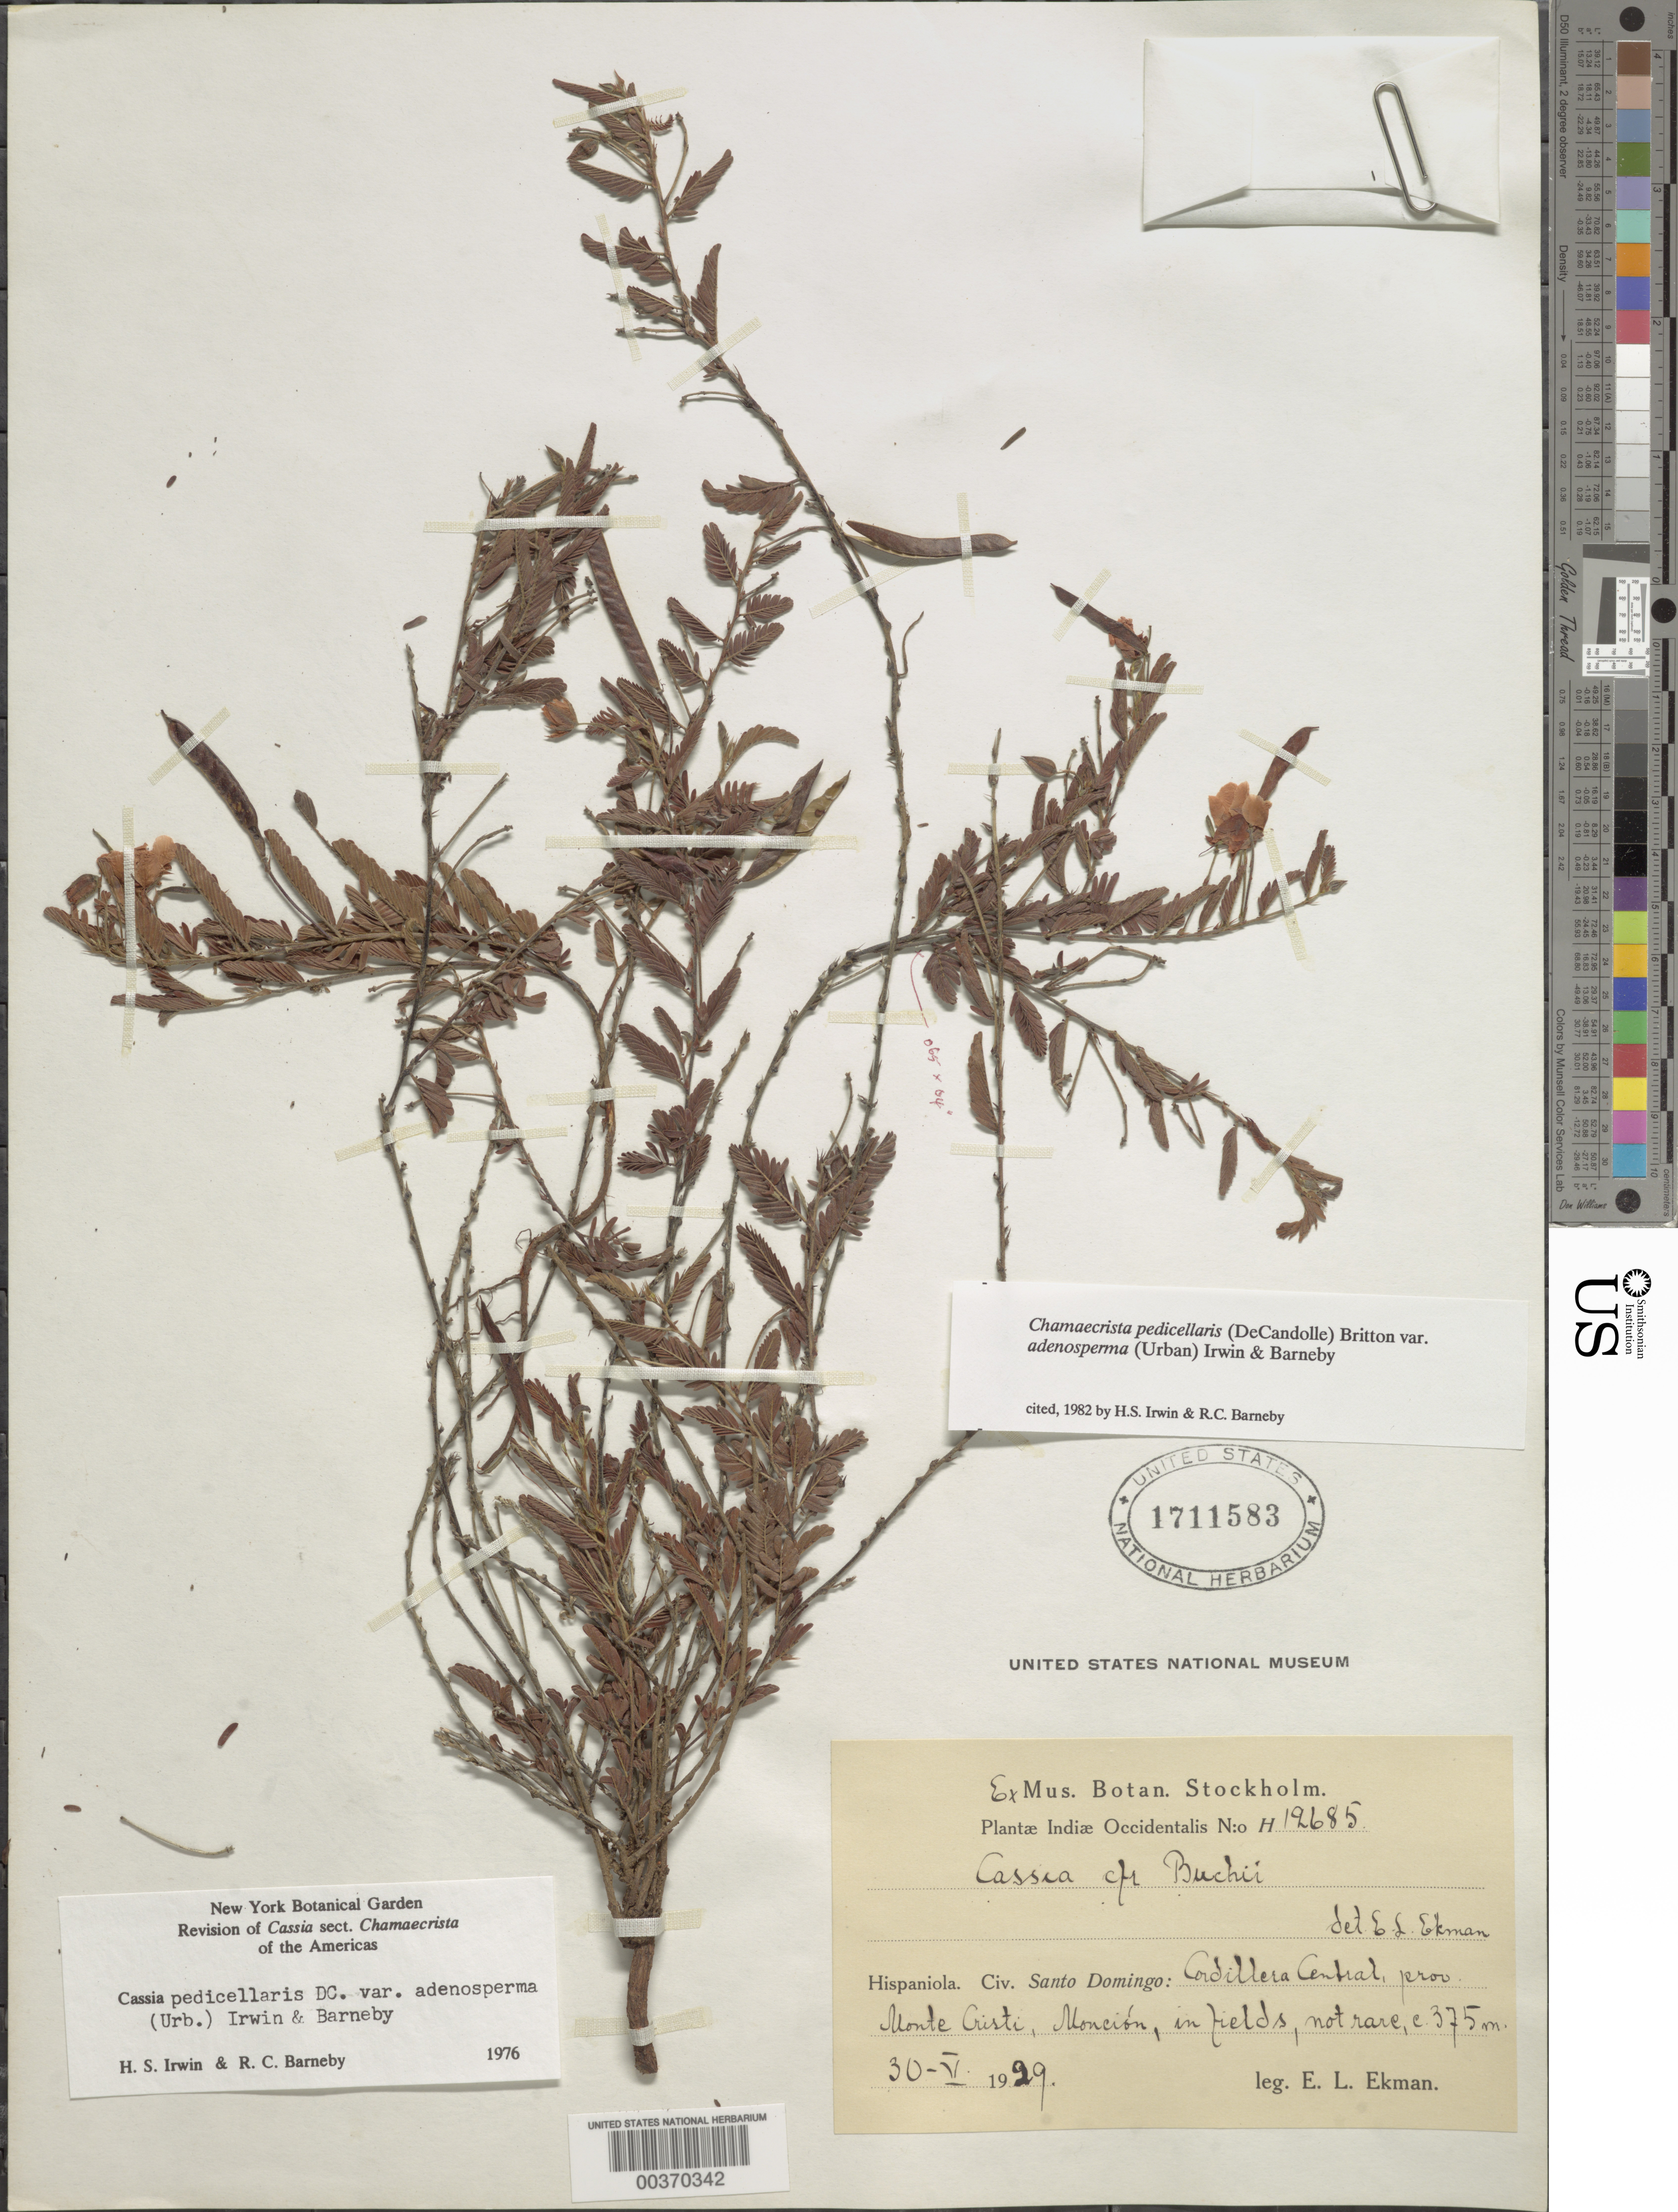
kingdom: Plantae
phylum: Tracheophyta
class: Magnoliopsida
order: Fabales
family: Fabaceae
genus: Chamaecrista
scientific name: Chamaecrista pedicellaris var. adenosperma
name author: (Urb.) H.S. Irwin & Barneby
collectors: E. L. Ekman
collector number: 19685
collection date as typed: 30 May 1929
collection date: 1929-05-30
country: Dominican Republic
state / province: Monte Cristi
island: Hispaniola Island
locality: Cordillera central, moncion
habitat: In fields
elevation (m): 375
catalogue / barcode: US 1711583